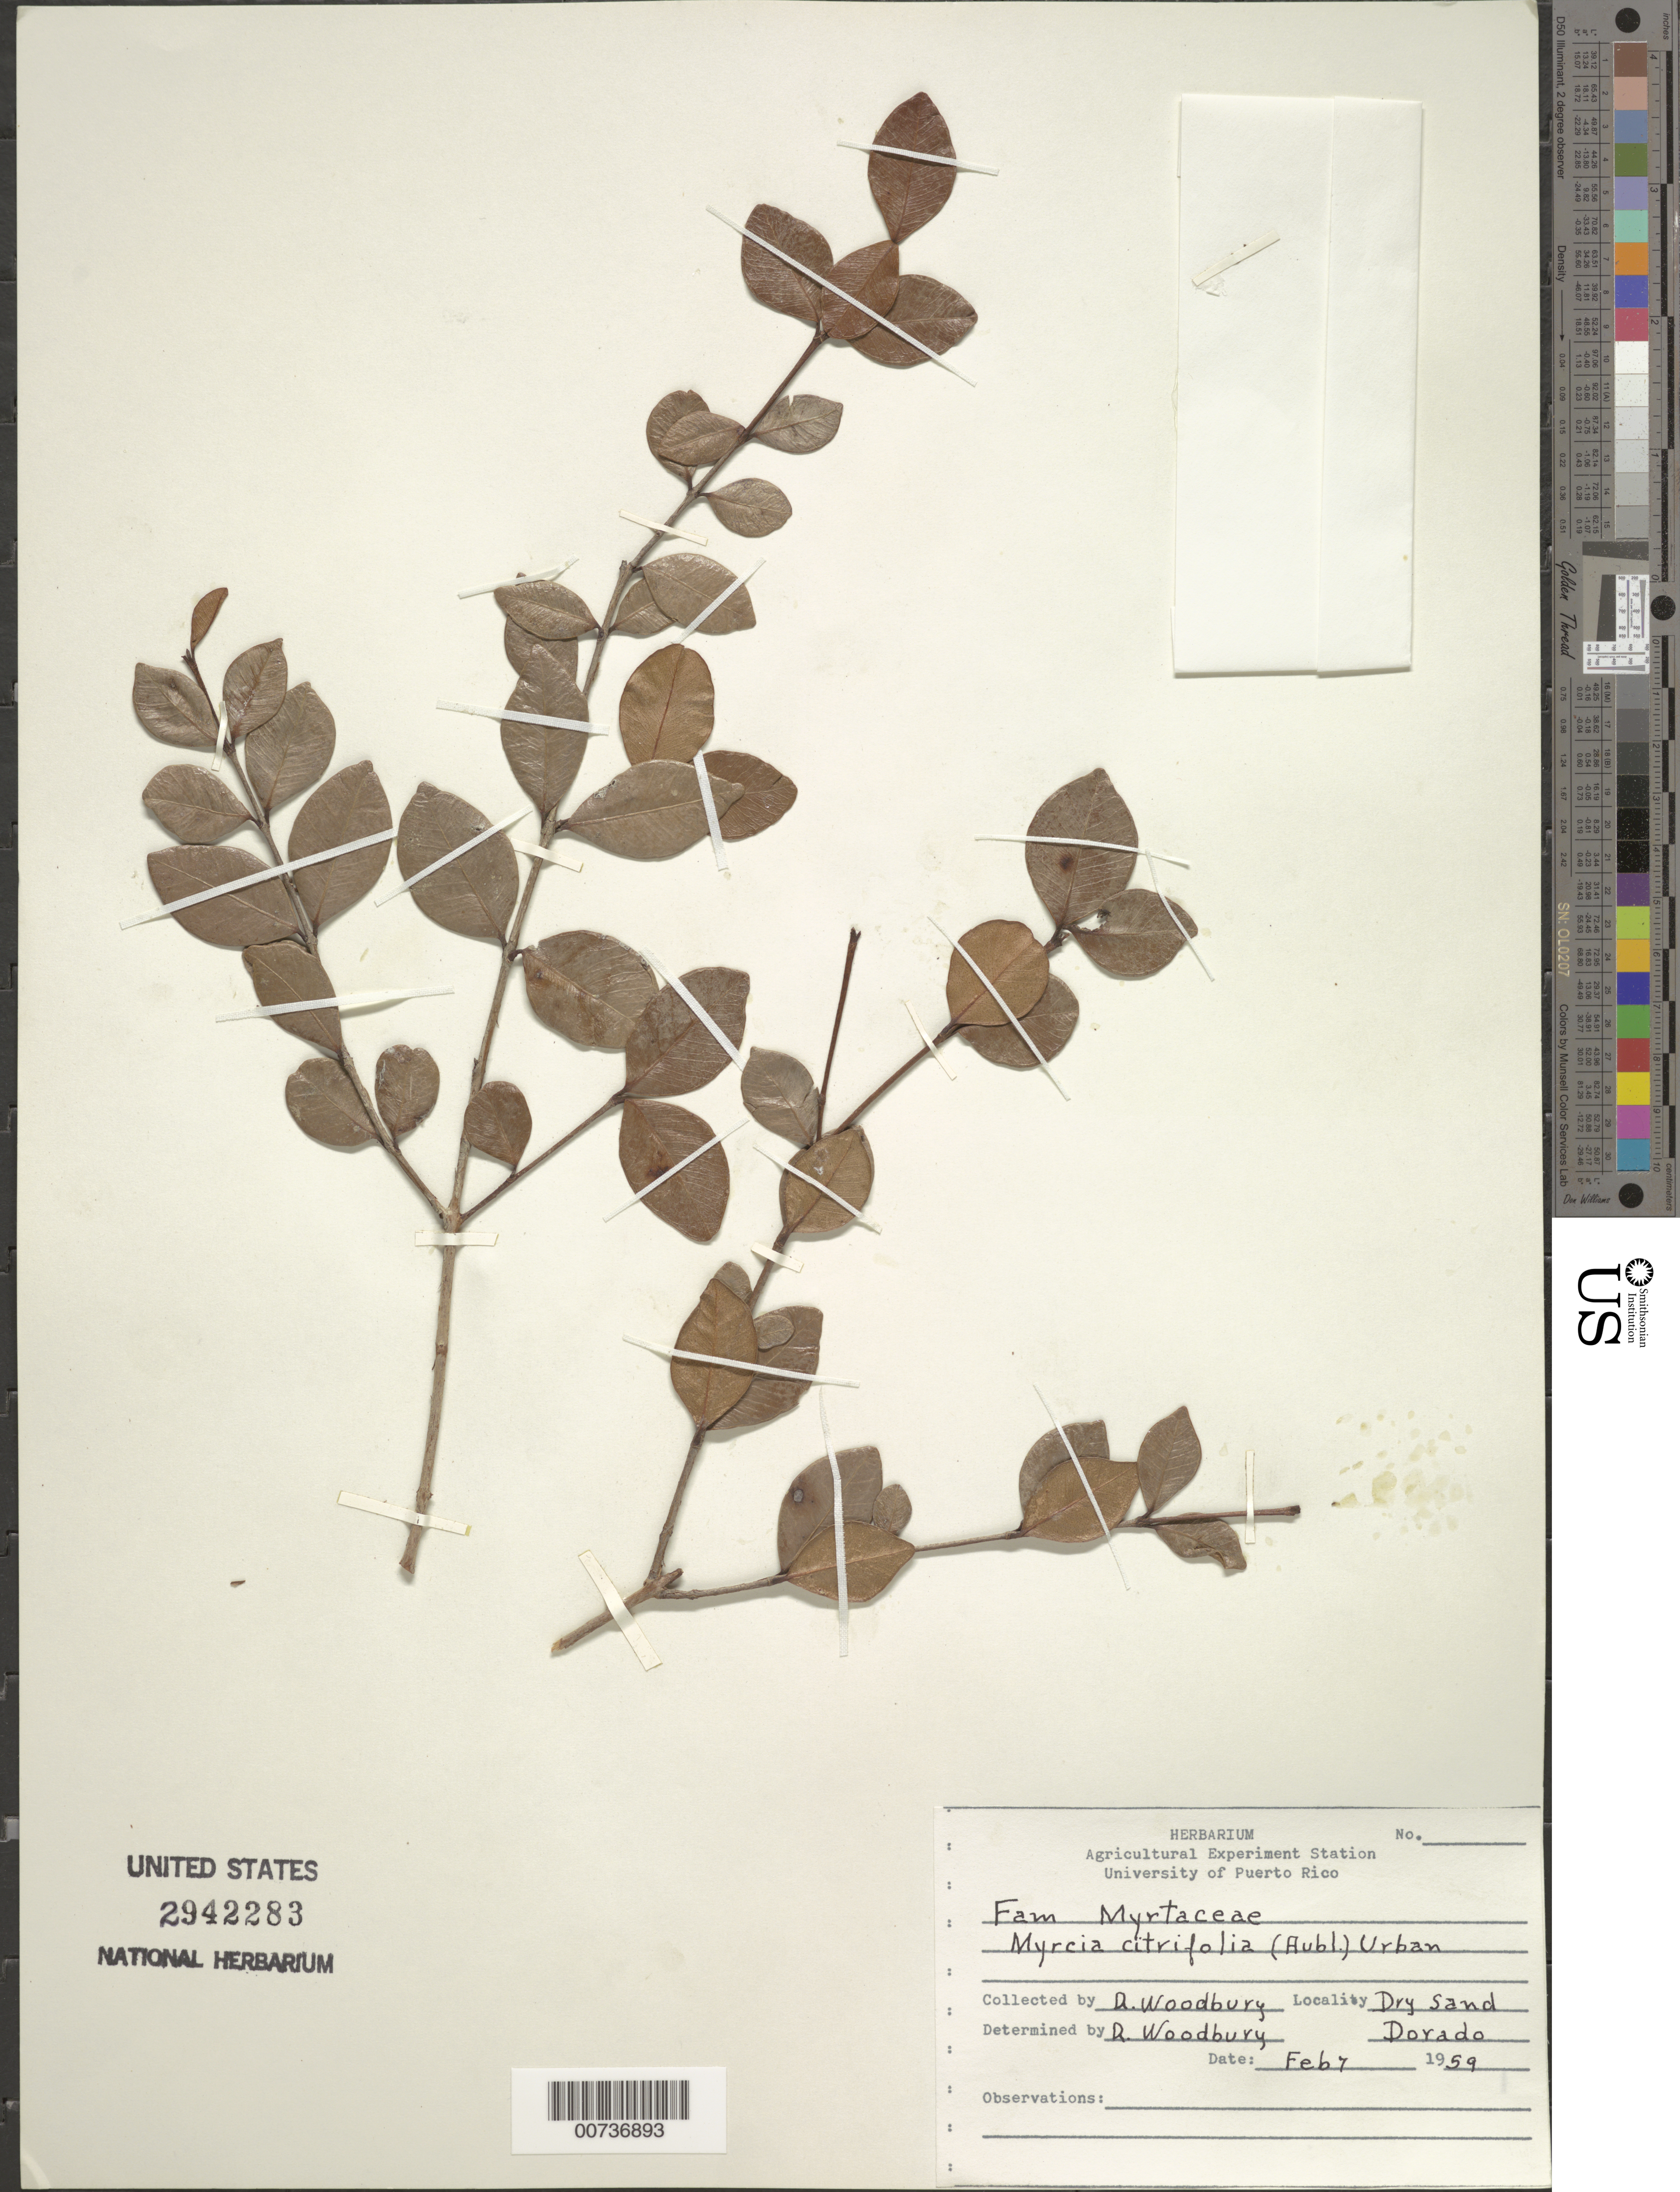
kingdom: Plantae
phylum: Tracheophyta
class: Magnoliopsida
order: Myrtales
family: Myrtaceae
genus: Myrcia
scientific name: Myrcia citrifolia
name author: (Aubl.) Urb.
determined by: Woodbury, R. O.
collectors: R. O. Woodbury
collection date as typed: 07 Feb 1959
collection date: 1959-02-07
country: Puerto Rico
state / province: Dorado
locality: Dorado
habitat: Dry sand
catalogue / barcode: US 2942283